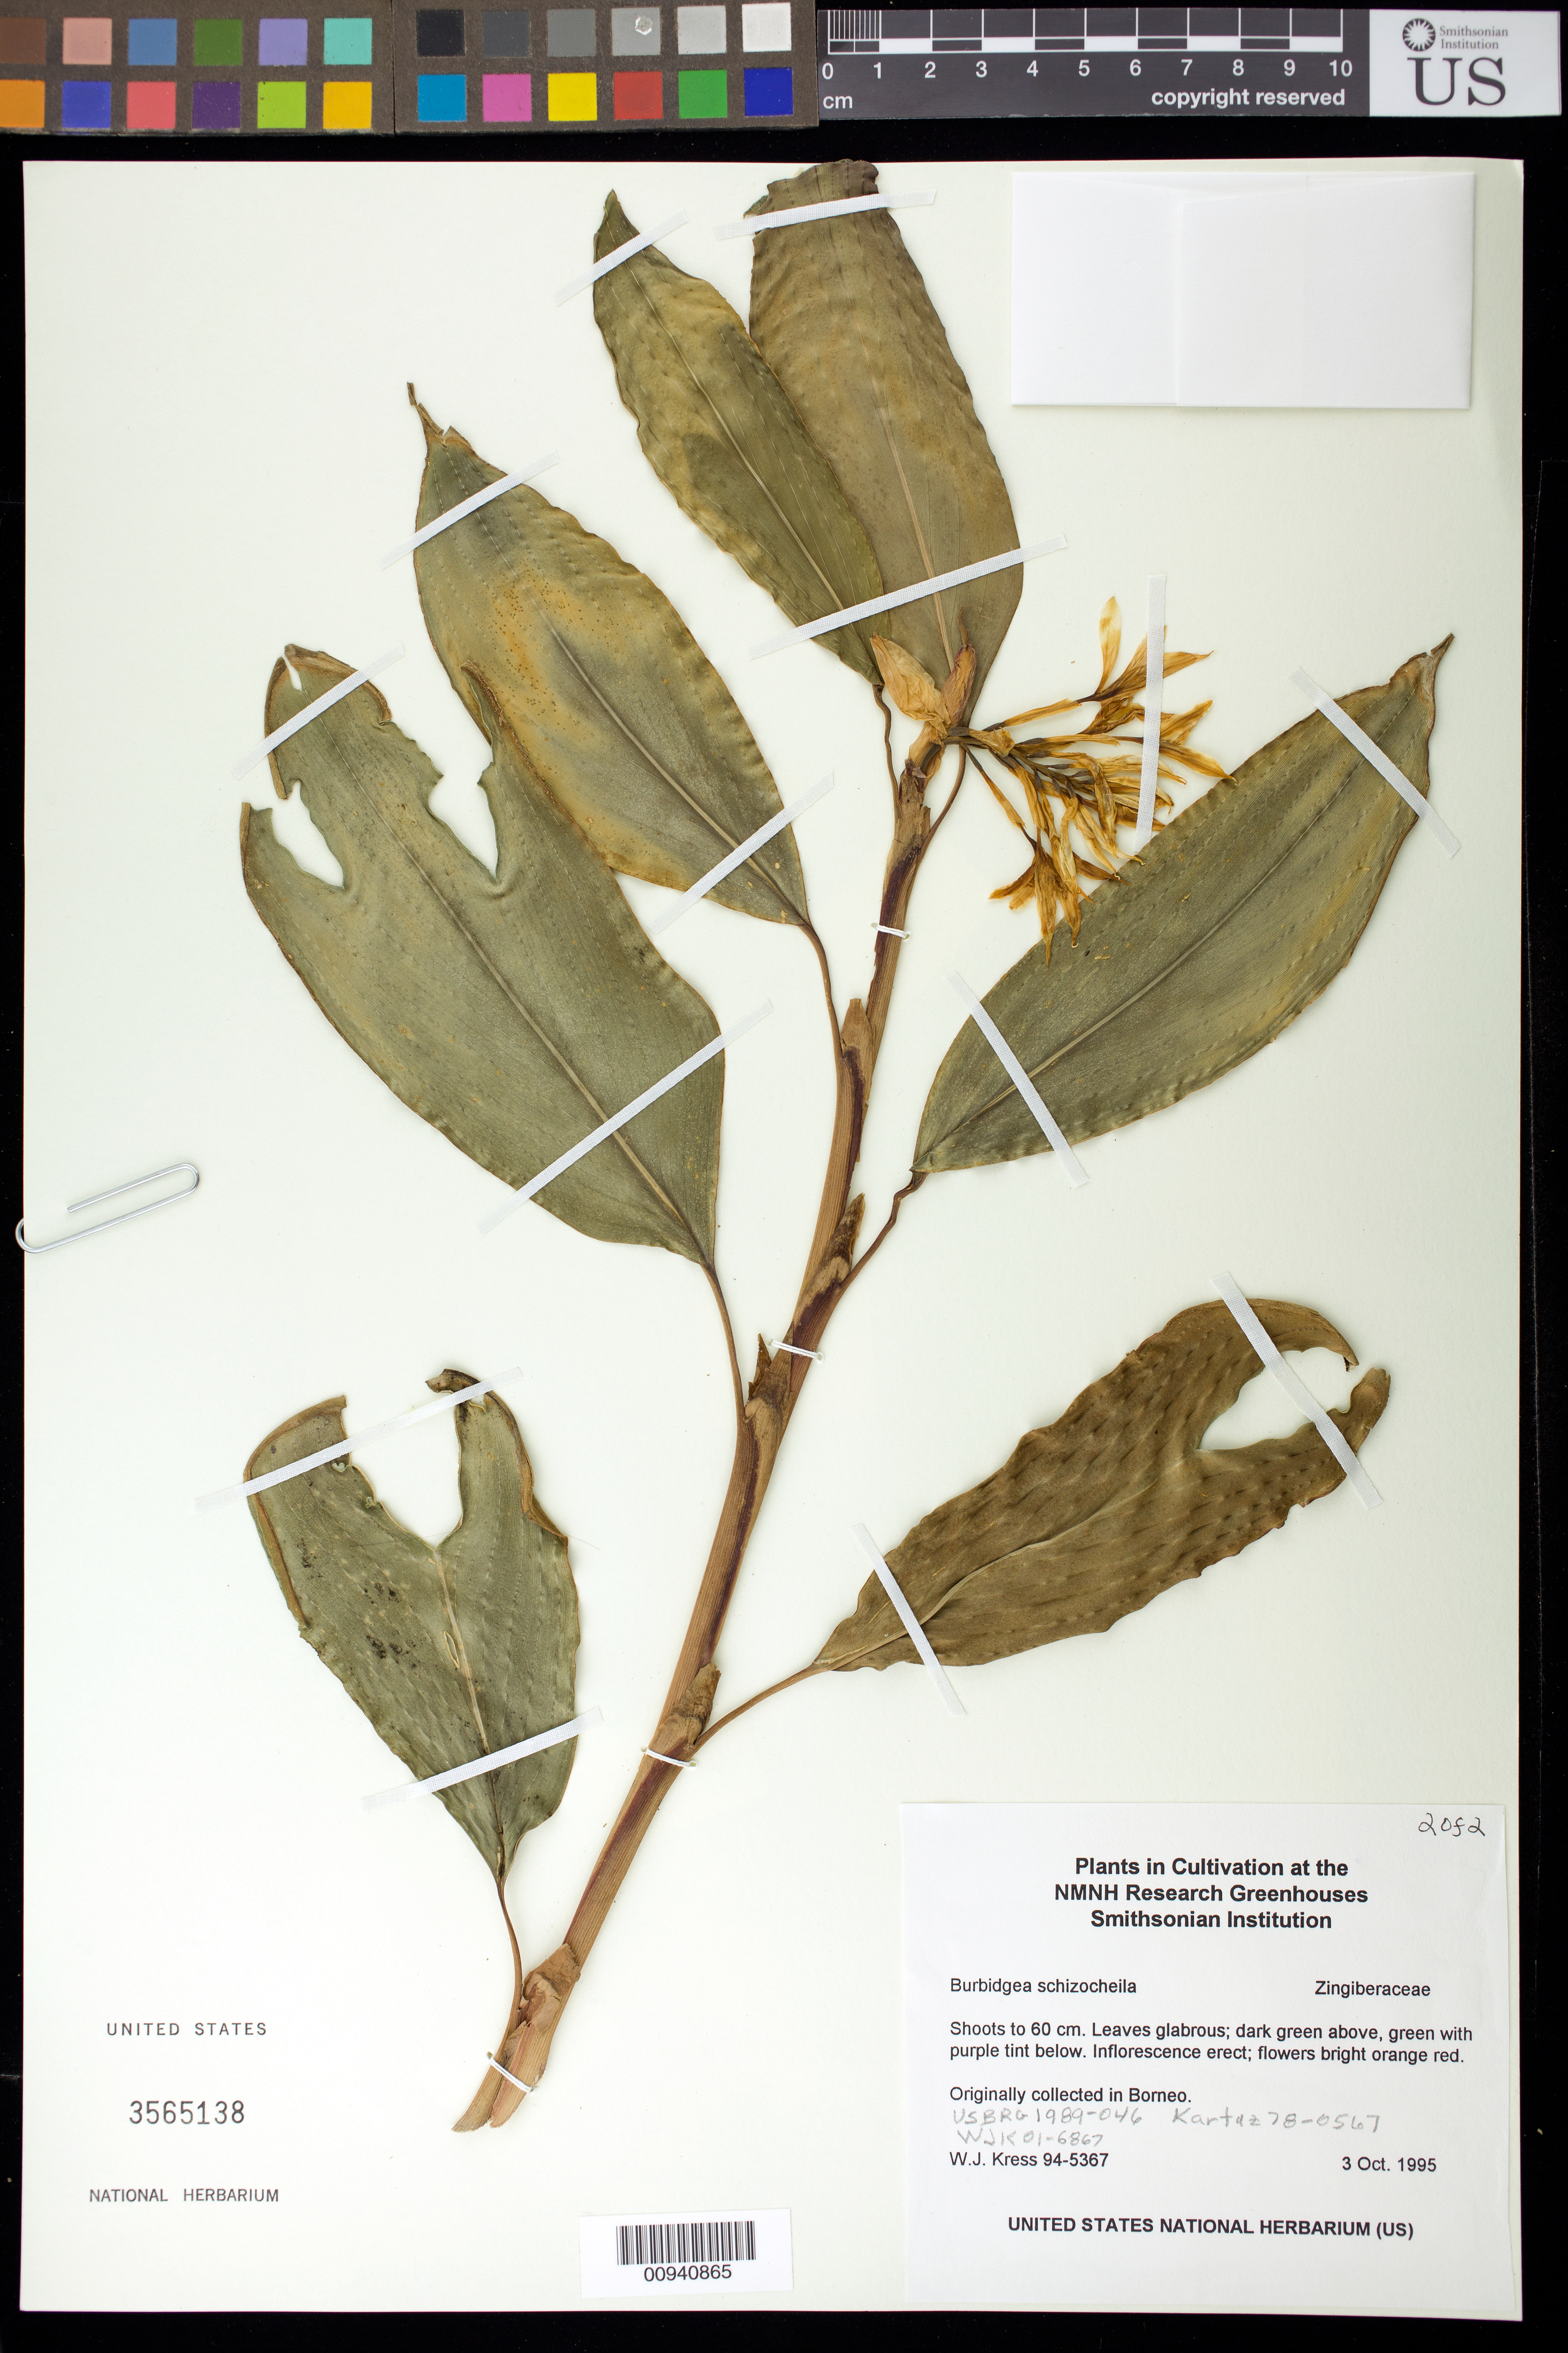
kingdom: Plantae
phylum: Tracheophyta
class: Liliopsida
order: Zingiberales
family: Zingiberaceae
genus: Burbidgea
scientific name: Burbidgea schizocheila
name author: Hackett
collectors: W. J. Kress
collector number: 94-5367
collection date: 1995-10-03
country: United States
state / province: Maryland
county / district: Prince George's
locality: NMNH Botany Research Greenhouses. Suitland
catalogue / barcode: US 3565138